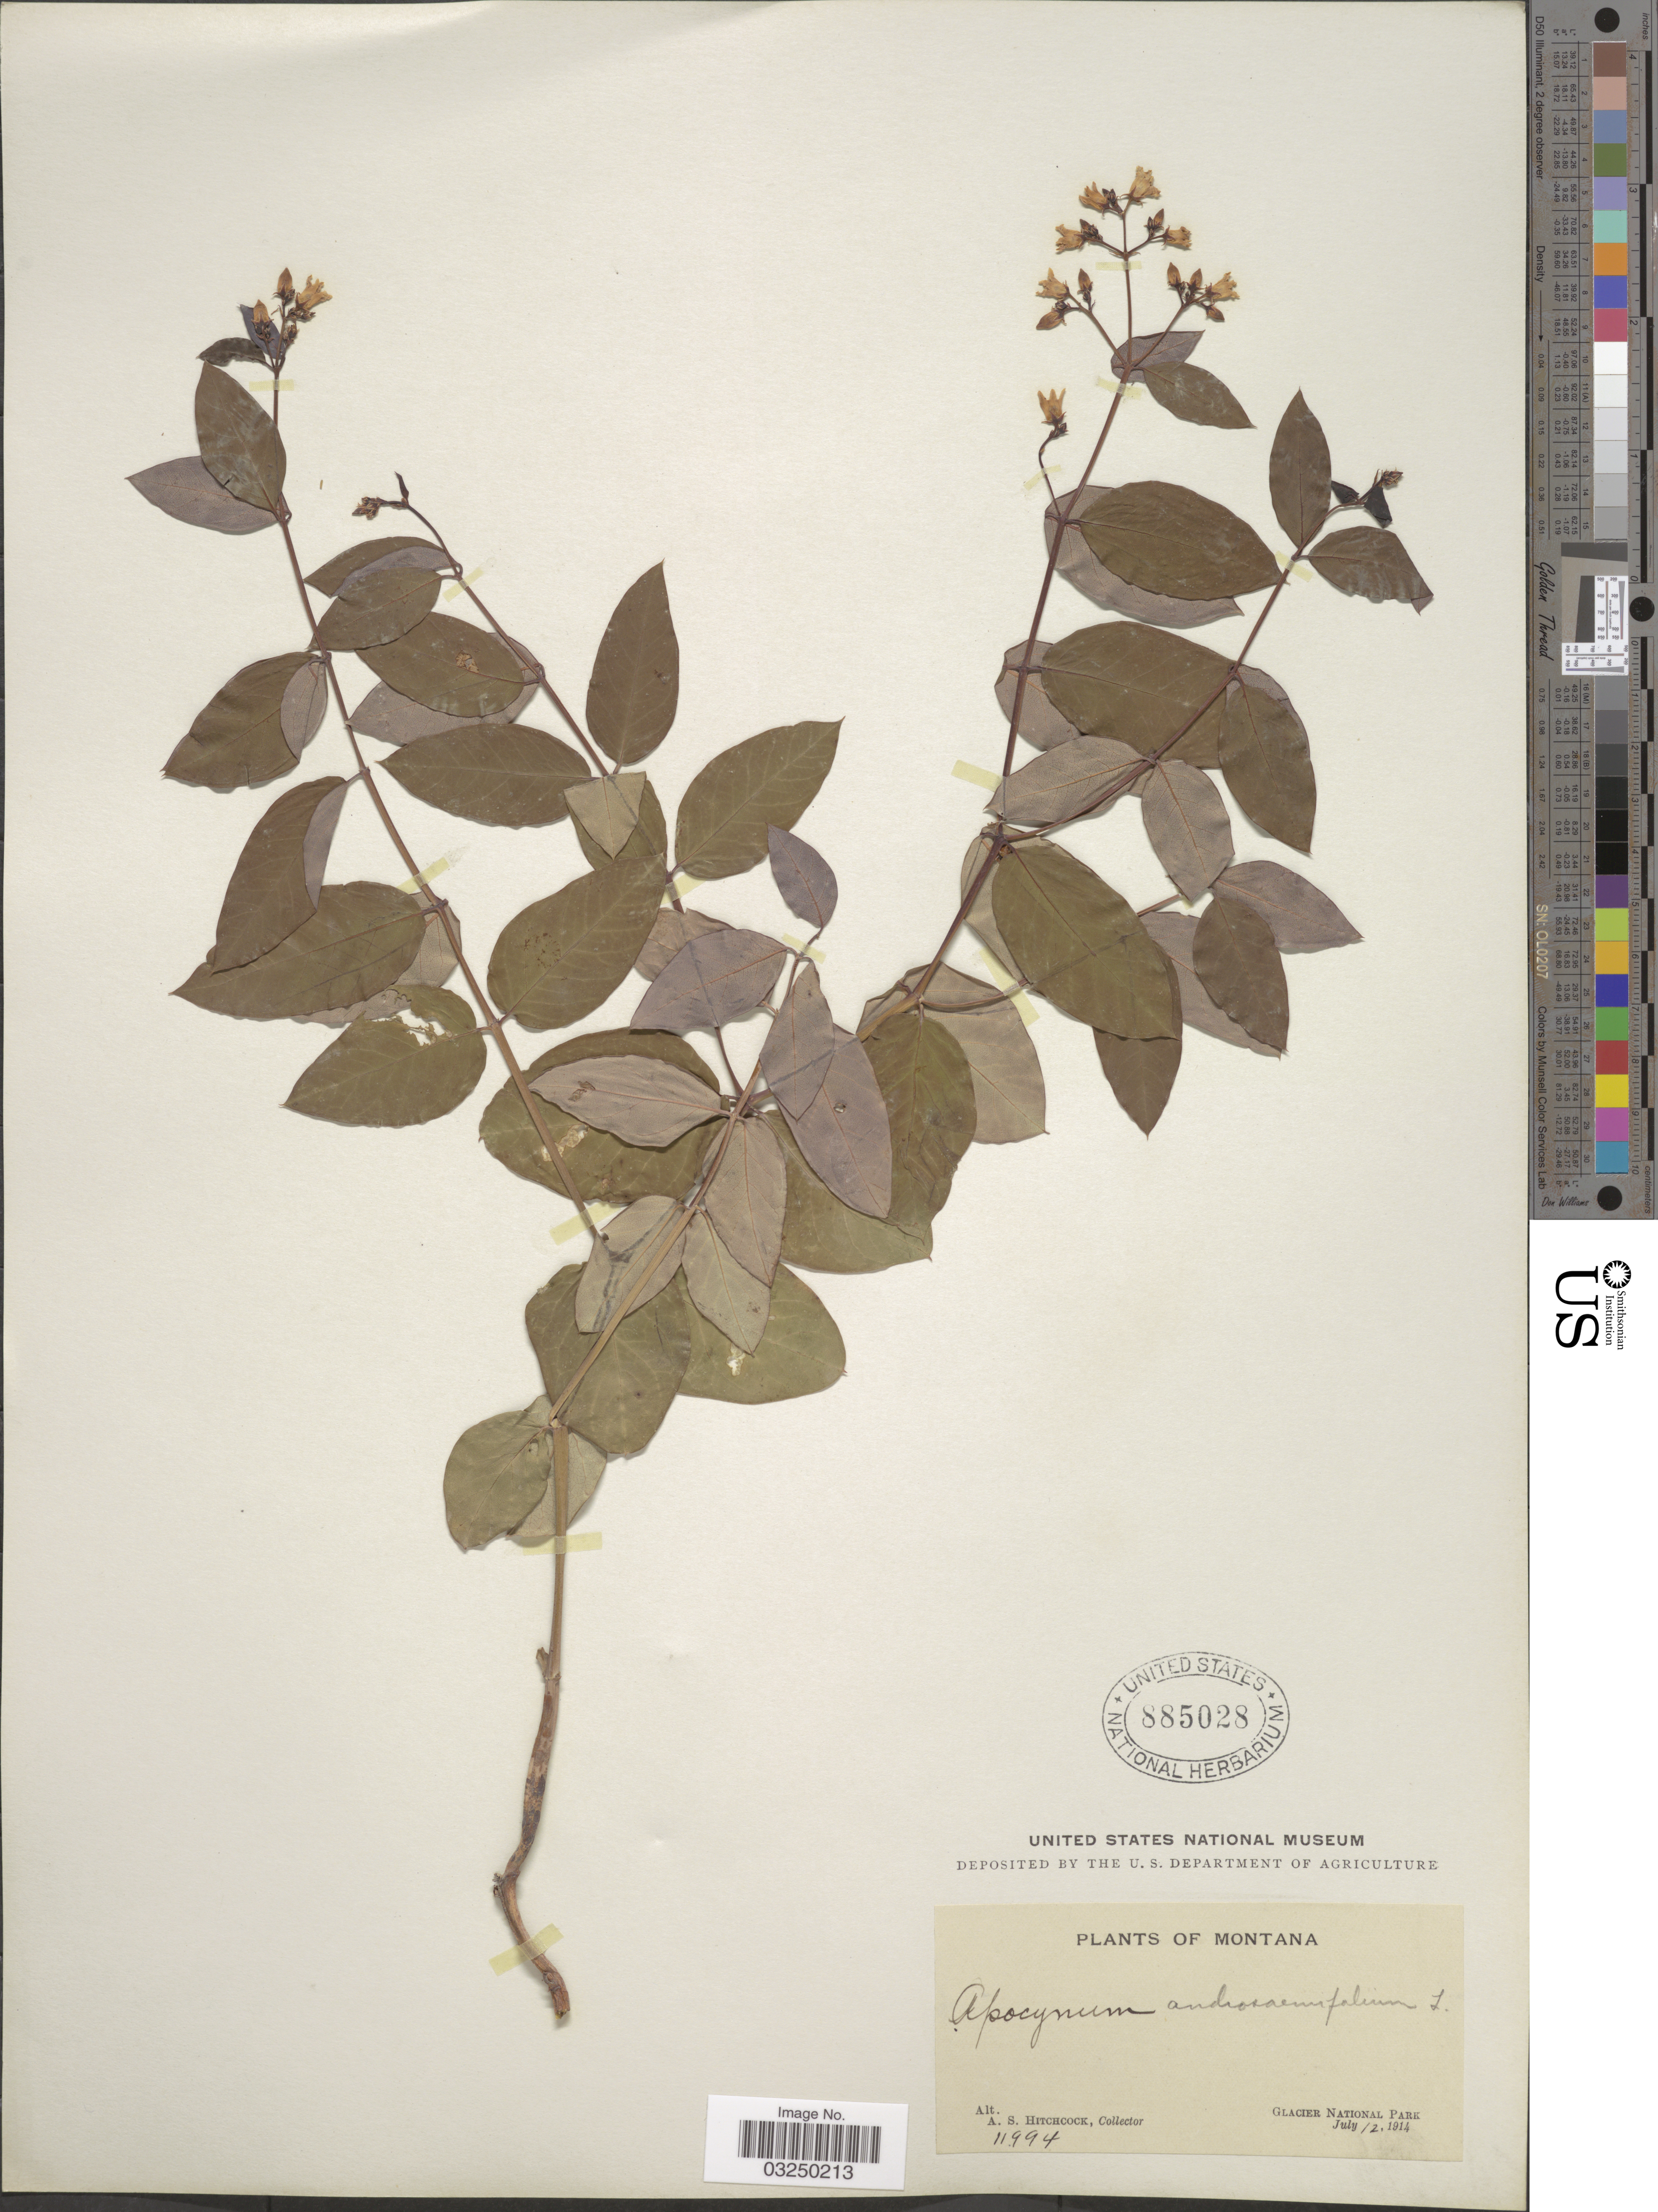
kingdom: Plantae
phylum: Tracheophyta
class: Magnoliopsida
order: Gentianales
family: Apocynaceae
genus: Apocynum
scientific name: Apocynum sp.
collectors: A. S. Hitchcock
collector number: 11994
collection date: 1914-07-12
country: United States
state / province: Montana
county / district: Flathead / Glacier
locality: Glacier National Park.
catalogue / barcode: US 885028